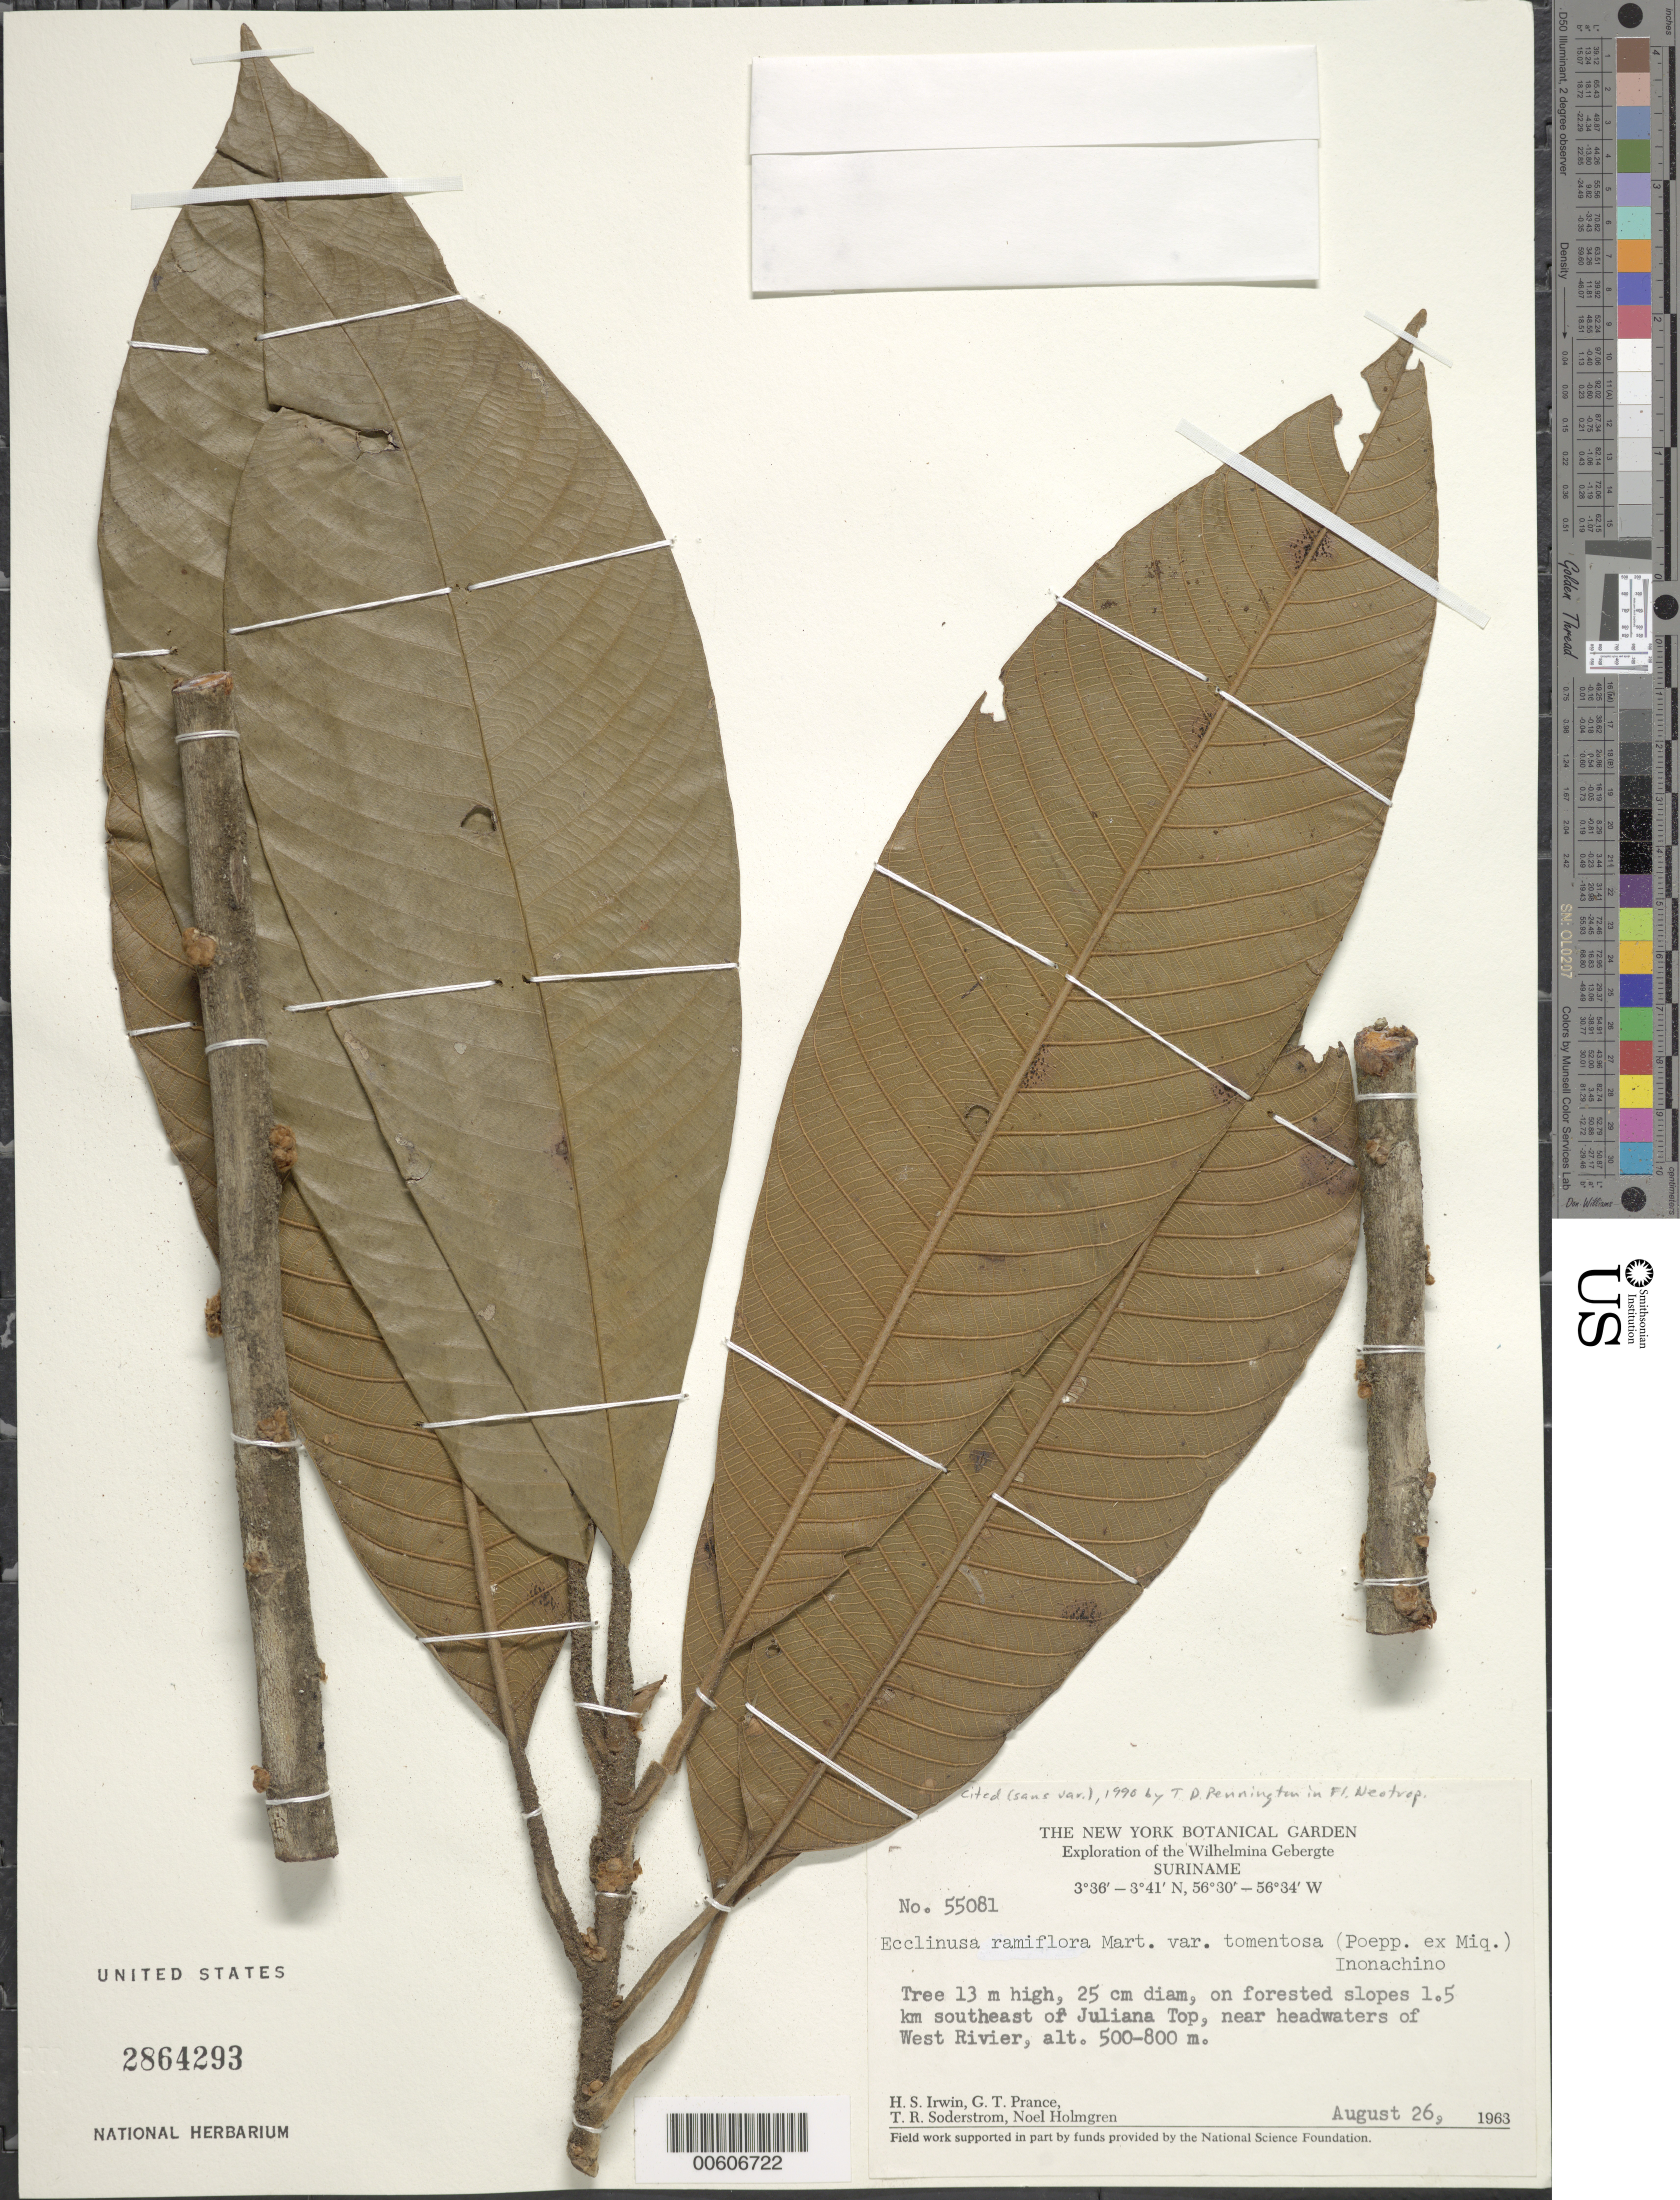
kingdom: Plantae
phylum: Tracheophyta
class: Magnoliopsida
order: Ericales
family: Sapotaceae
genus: Ecclinusa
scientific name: Ecclinusa ramiflora var. tomentosa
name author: (Poepp. ex Miq.) Monach.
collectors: H. Irwin, G. T. Prance, T. R. Soderstrom & N. H. Holmgren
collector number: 55081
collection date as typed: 26-Aug-63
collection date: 1963-08-26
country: Suriname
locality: Juliana Top, 1.5 km SE of, near headwaters of West River, Wilhelmina Gebergte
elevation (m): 500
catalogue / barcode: US 2864293